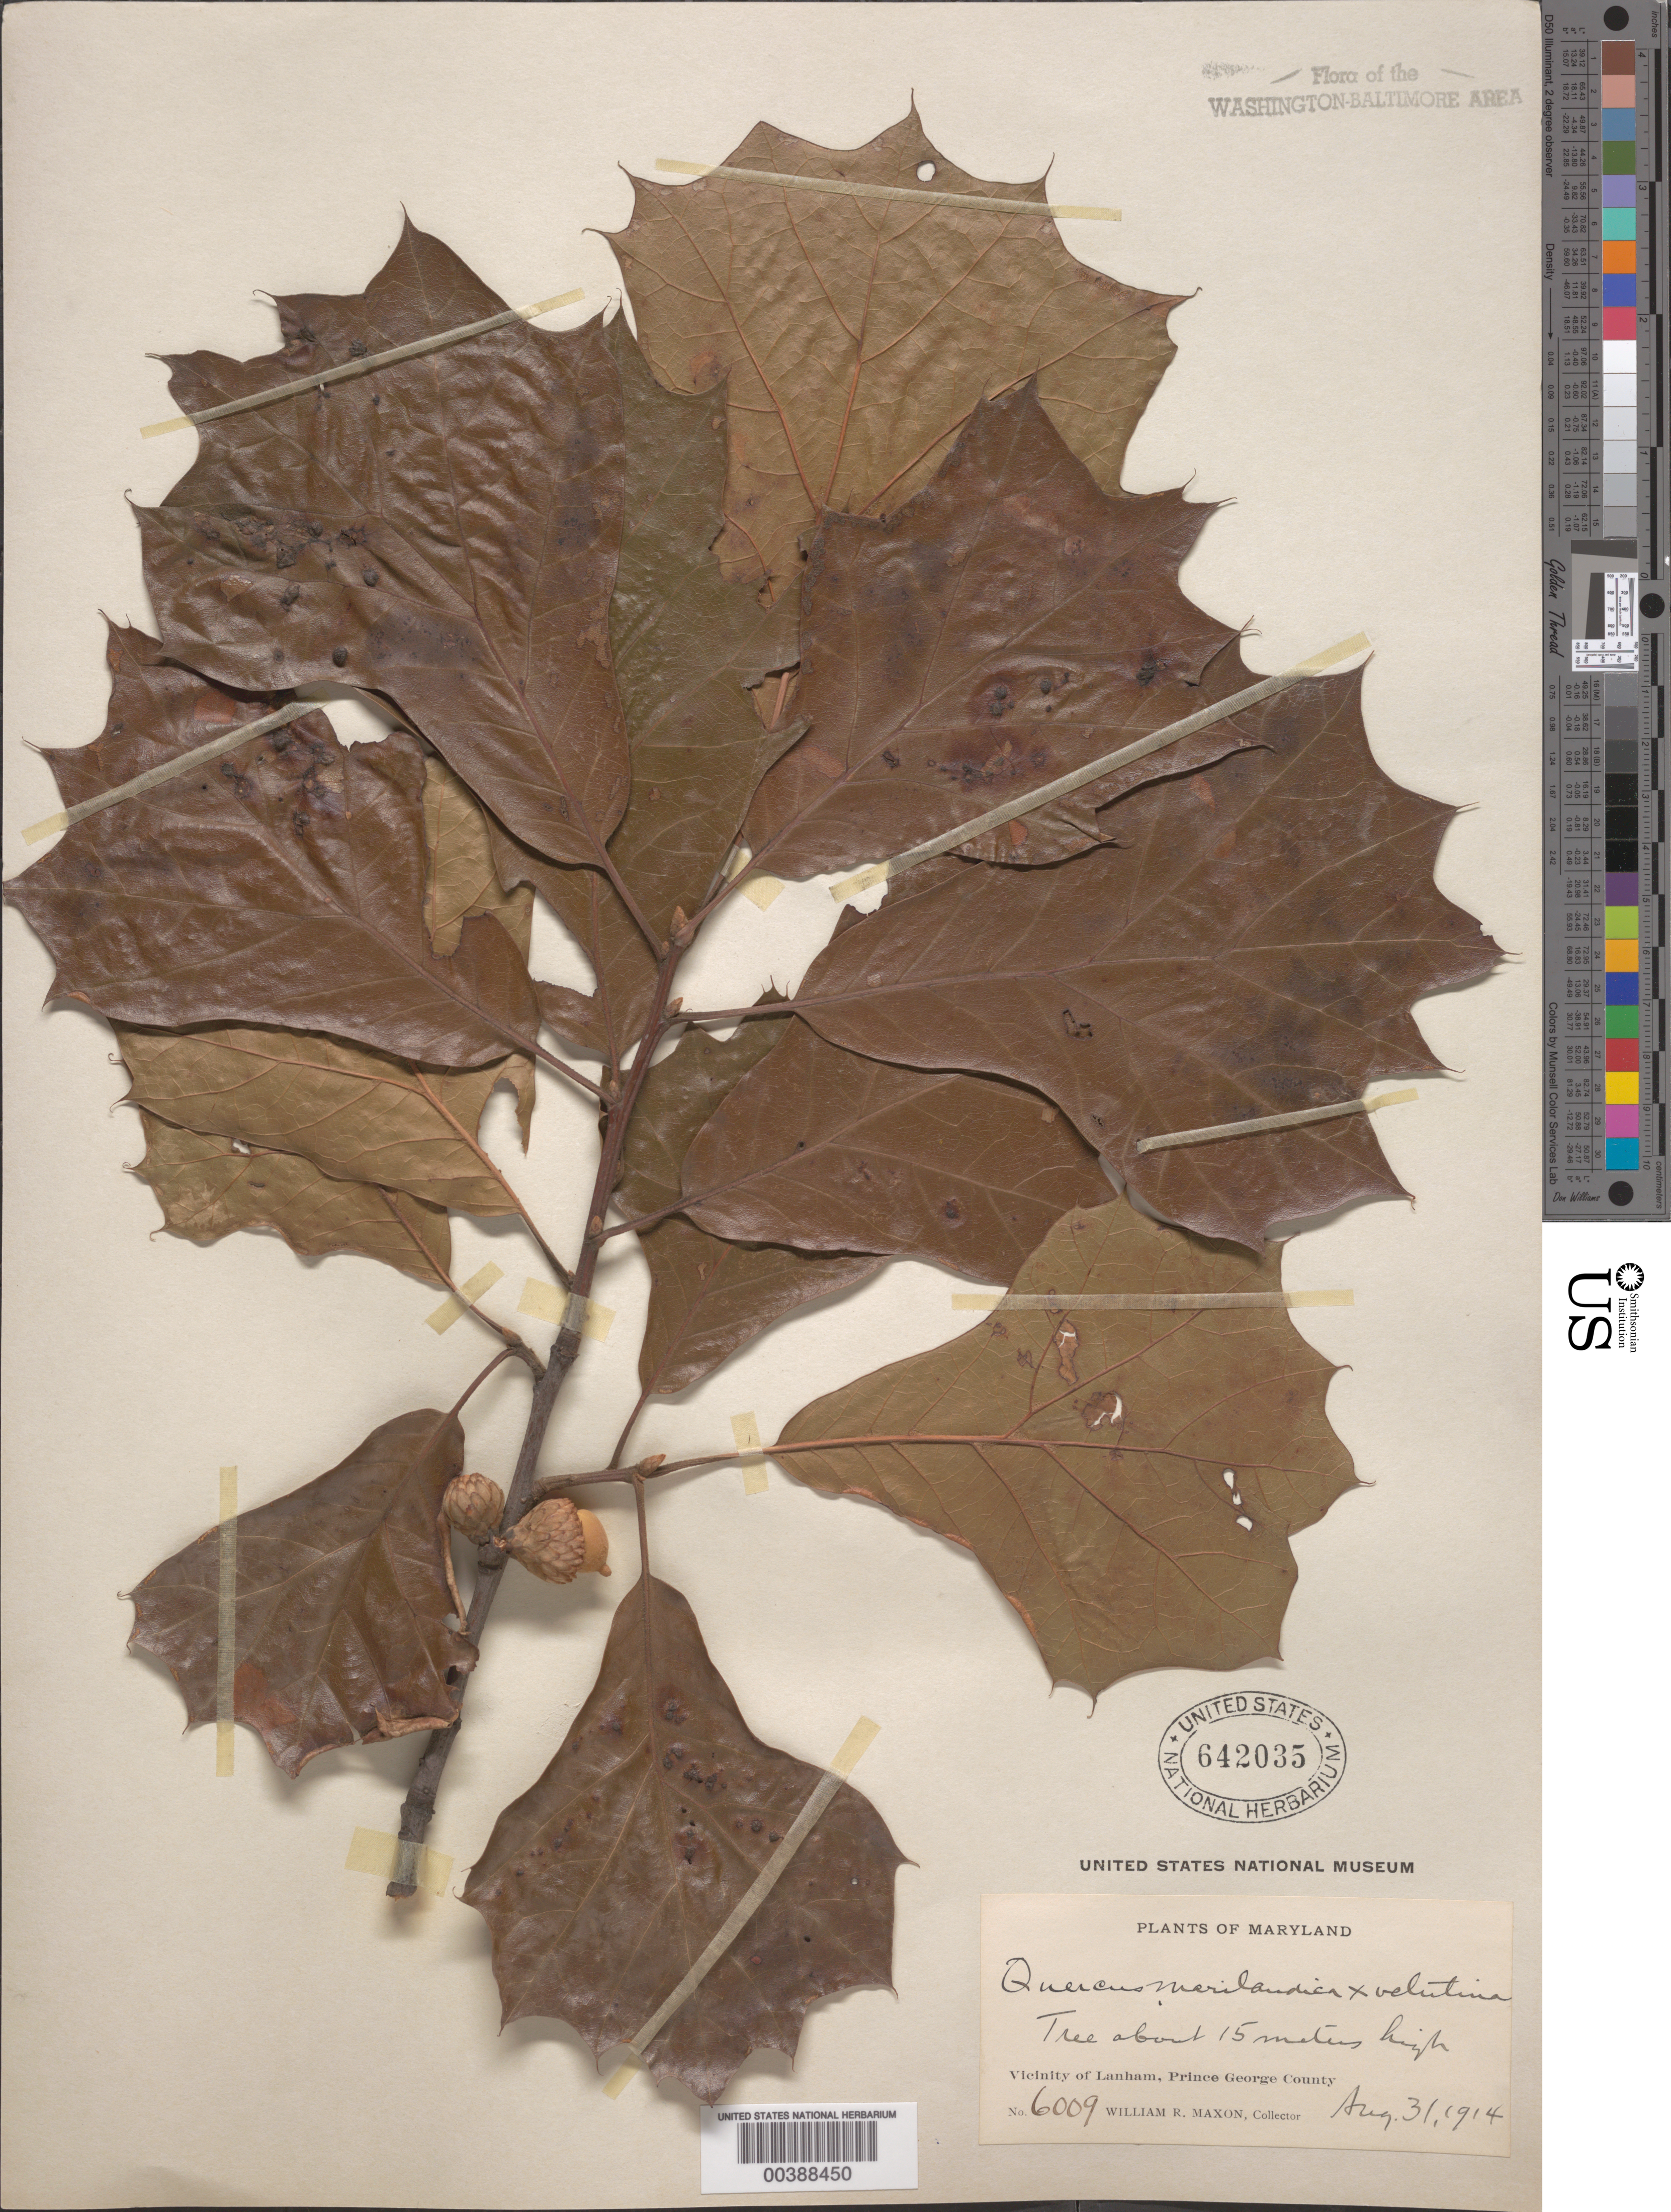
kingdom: Plantae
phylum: Tracheophyta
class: Magnoliopsida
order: Fagales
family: Fagaceae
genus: Quercus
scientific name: Quercus marilandica x Q. velutina Lam.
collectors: W. R. Maxon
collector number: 6009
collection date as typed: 31 Aug 1914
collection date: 1914-08-31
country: United States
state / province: Maryland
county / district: Prince George's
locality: Lanham vicinity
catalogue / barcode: US 642035